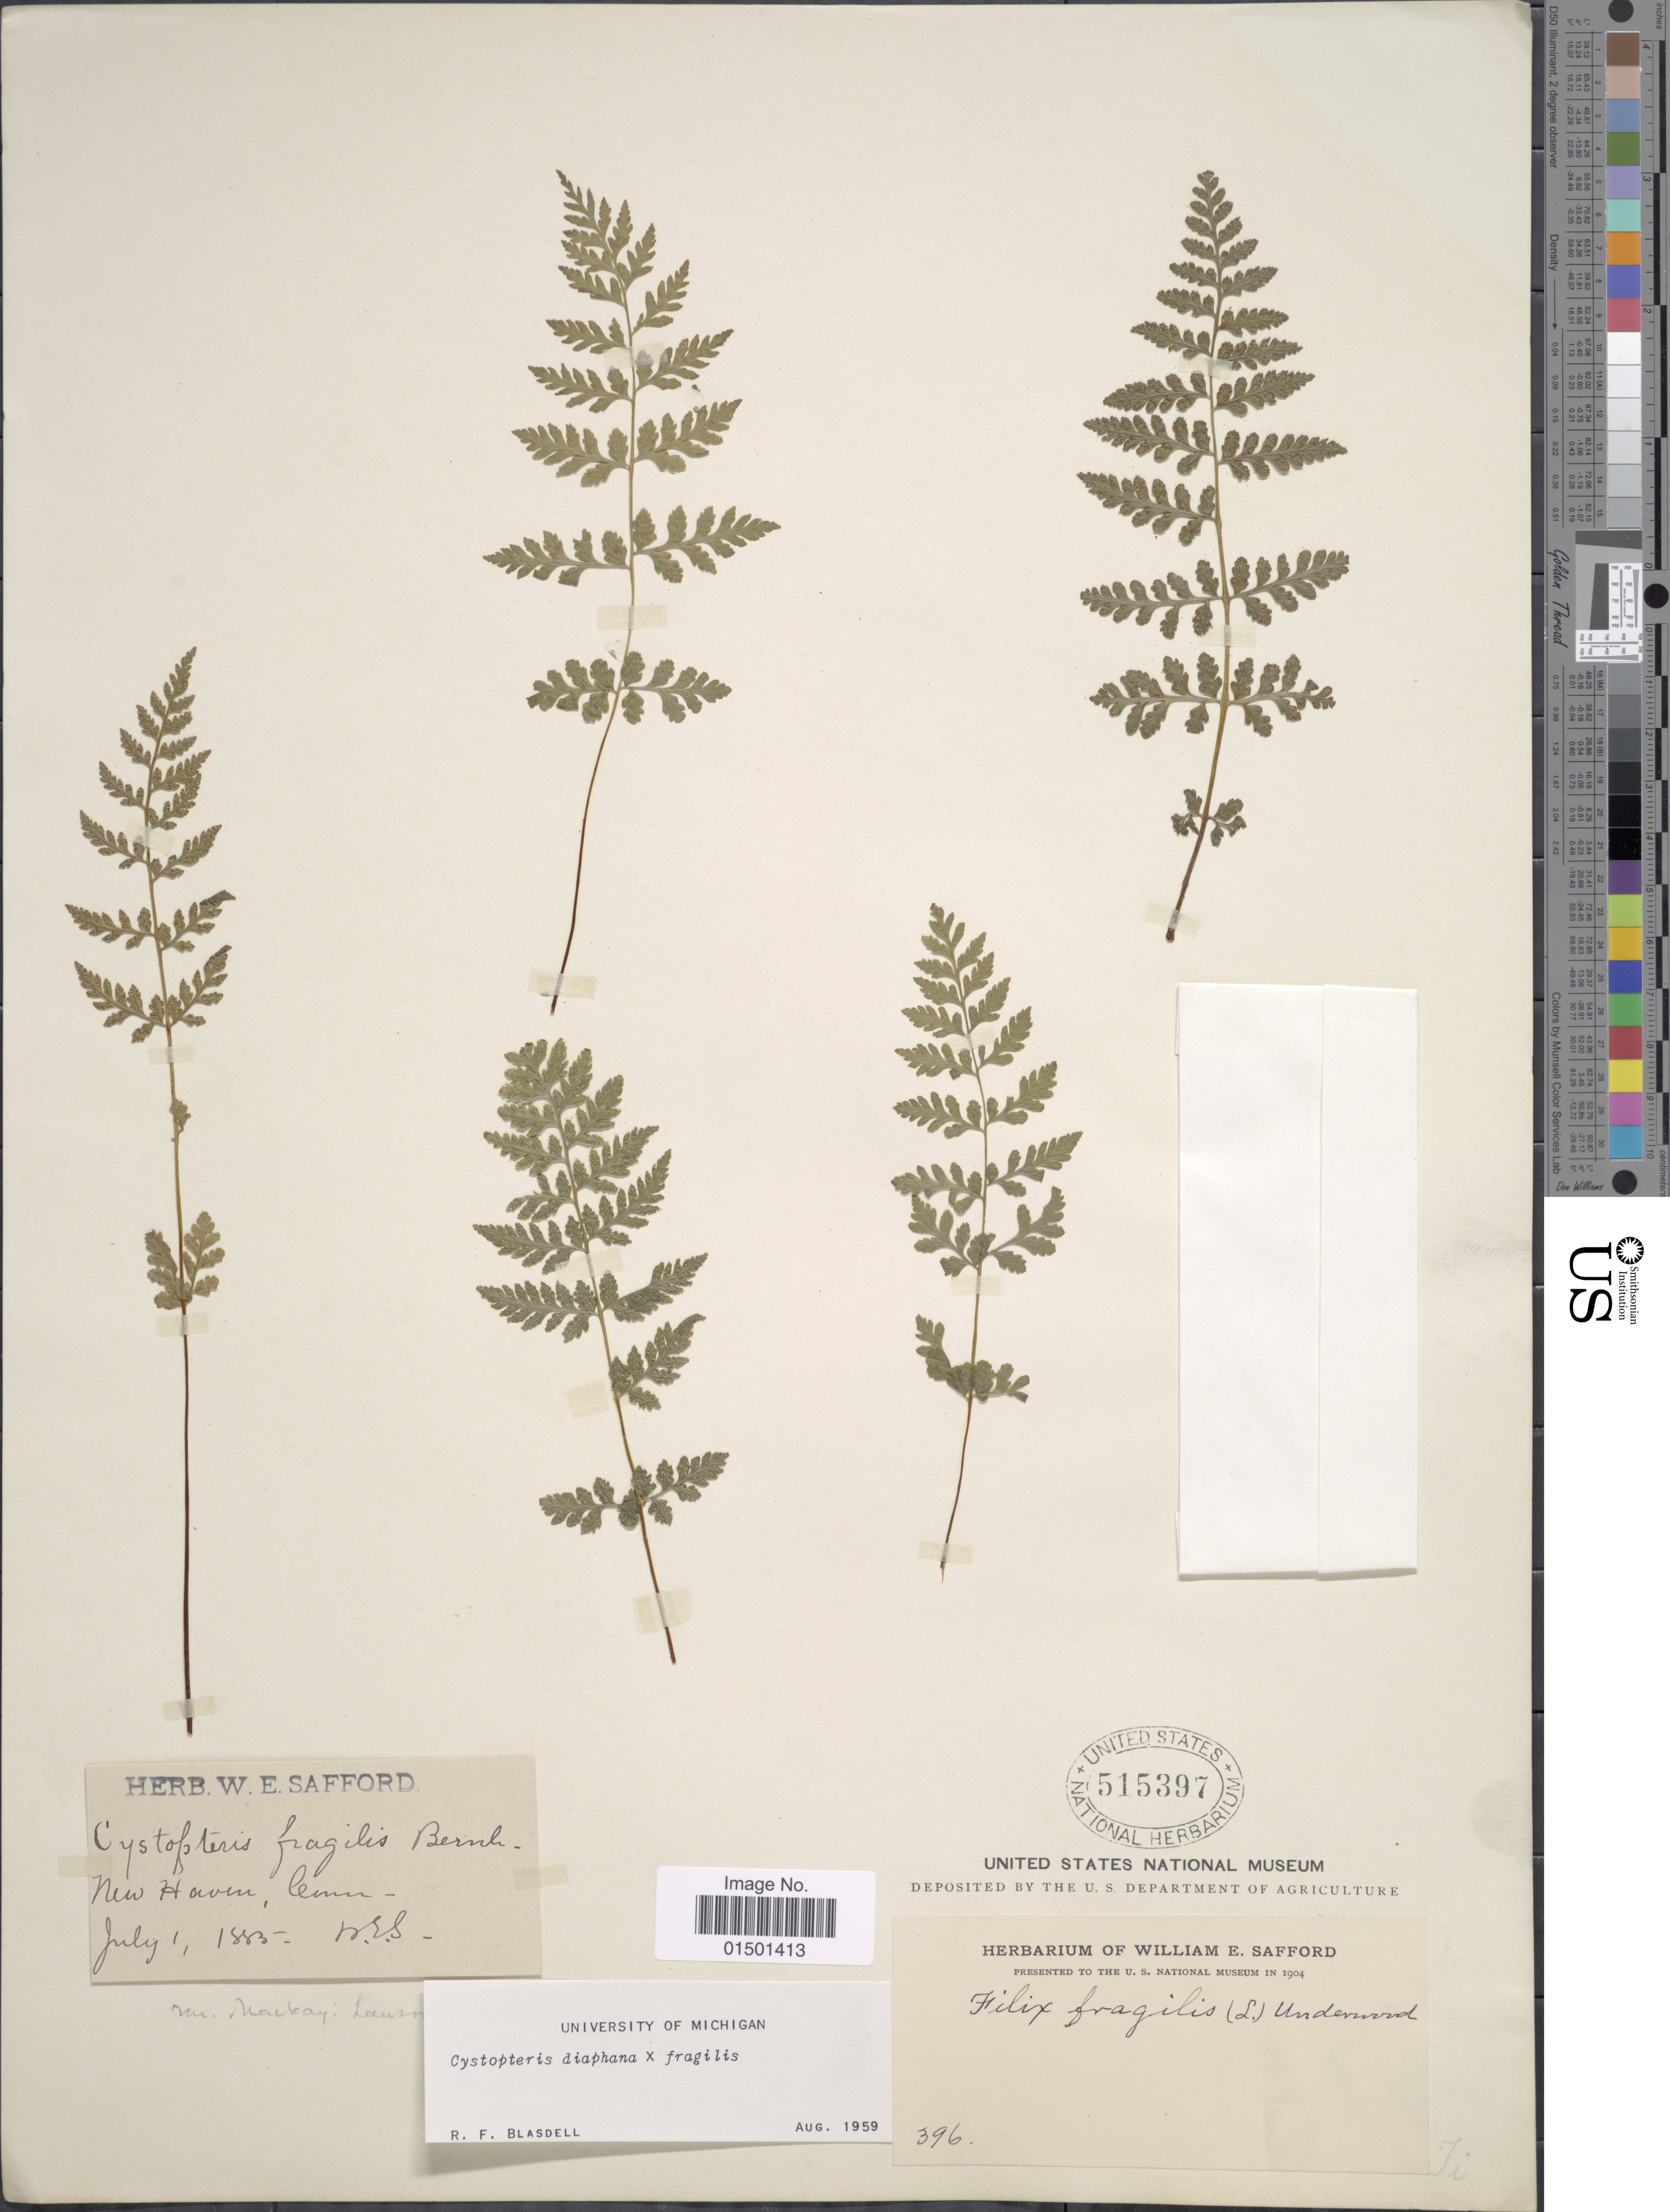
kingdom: Plantae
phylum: Tracheophyta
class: Polypodiopsida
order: Polypodiales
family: Cystopteridaceae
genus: Cystopteris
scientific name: Cystopteris diaphana x C. fragilis (L.) Bernh.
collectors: W. E. Safford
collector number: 396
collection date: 1883-07-01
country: United States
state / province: Connecticut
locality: New Haven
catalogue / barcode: US 515397